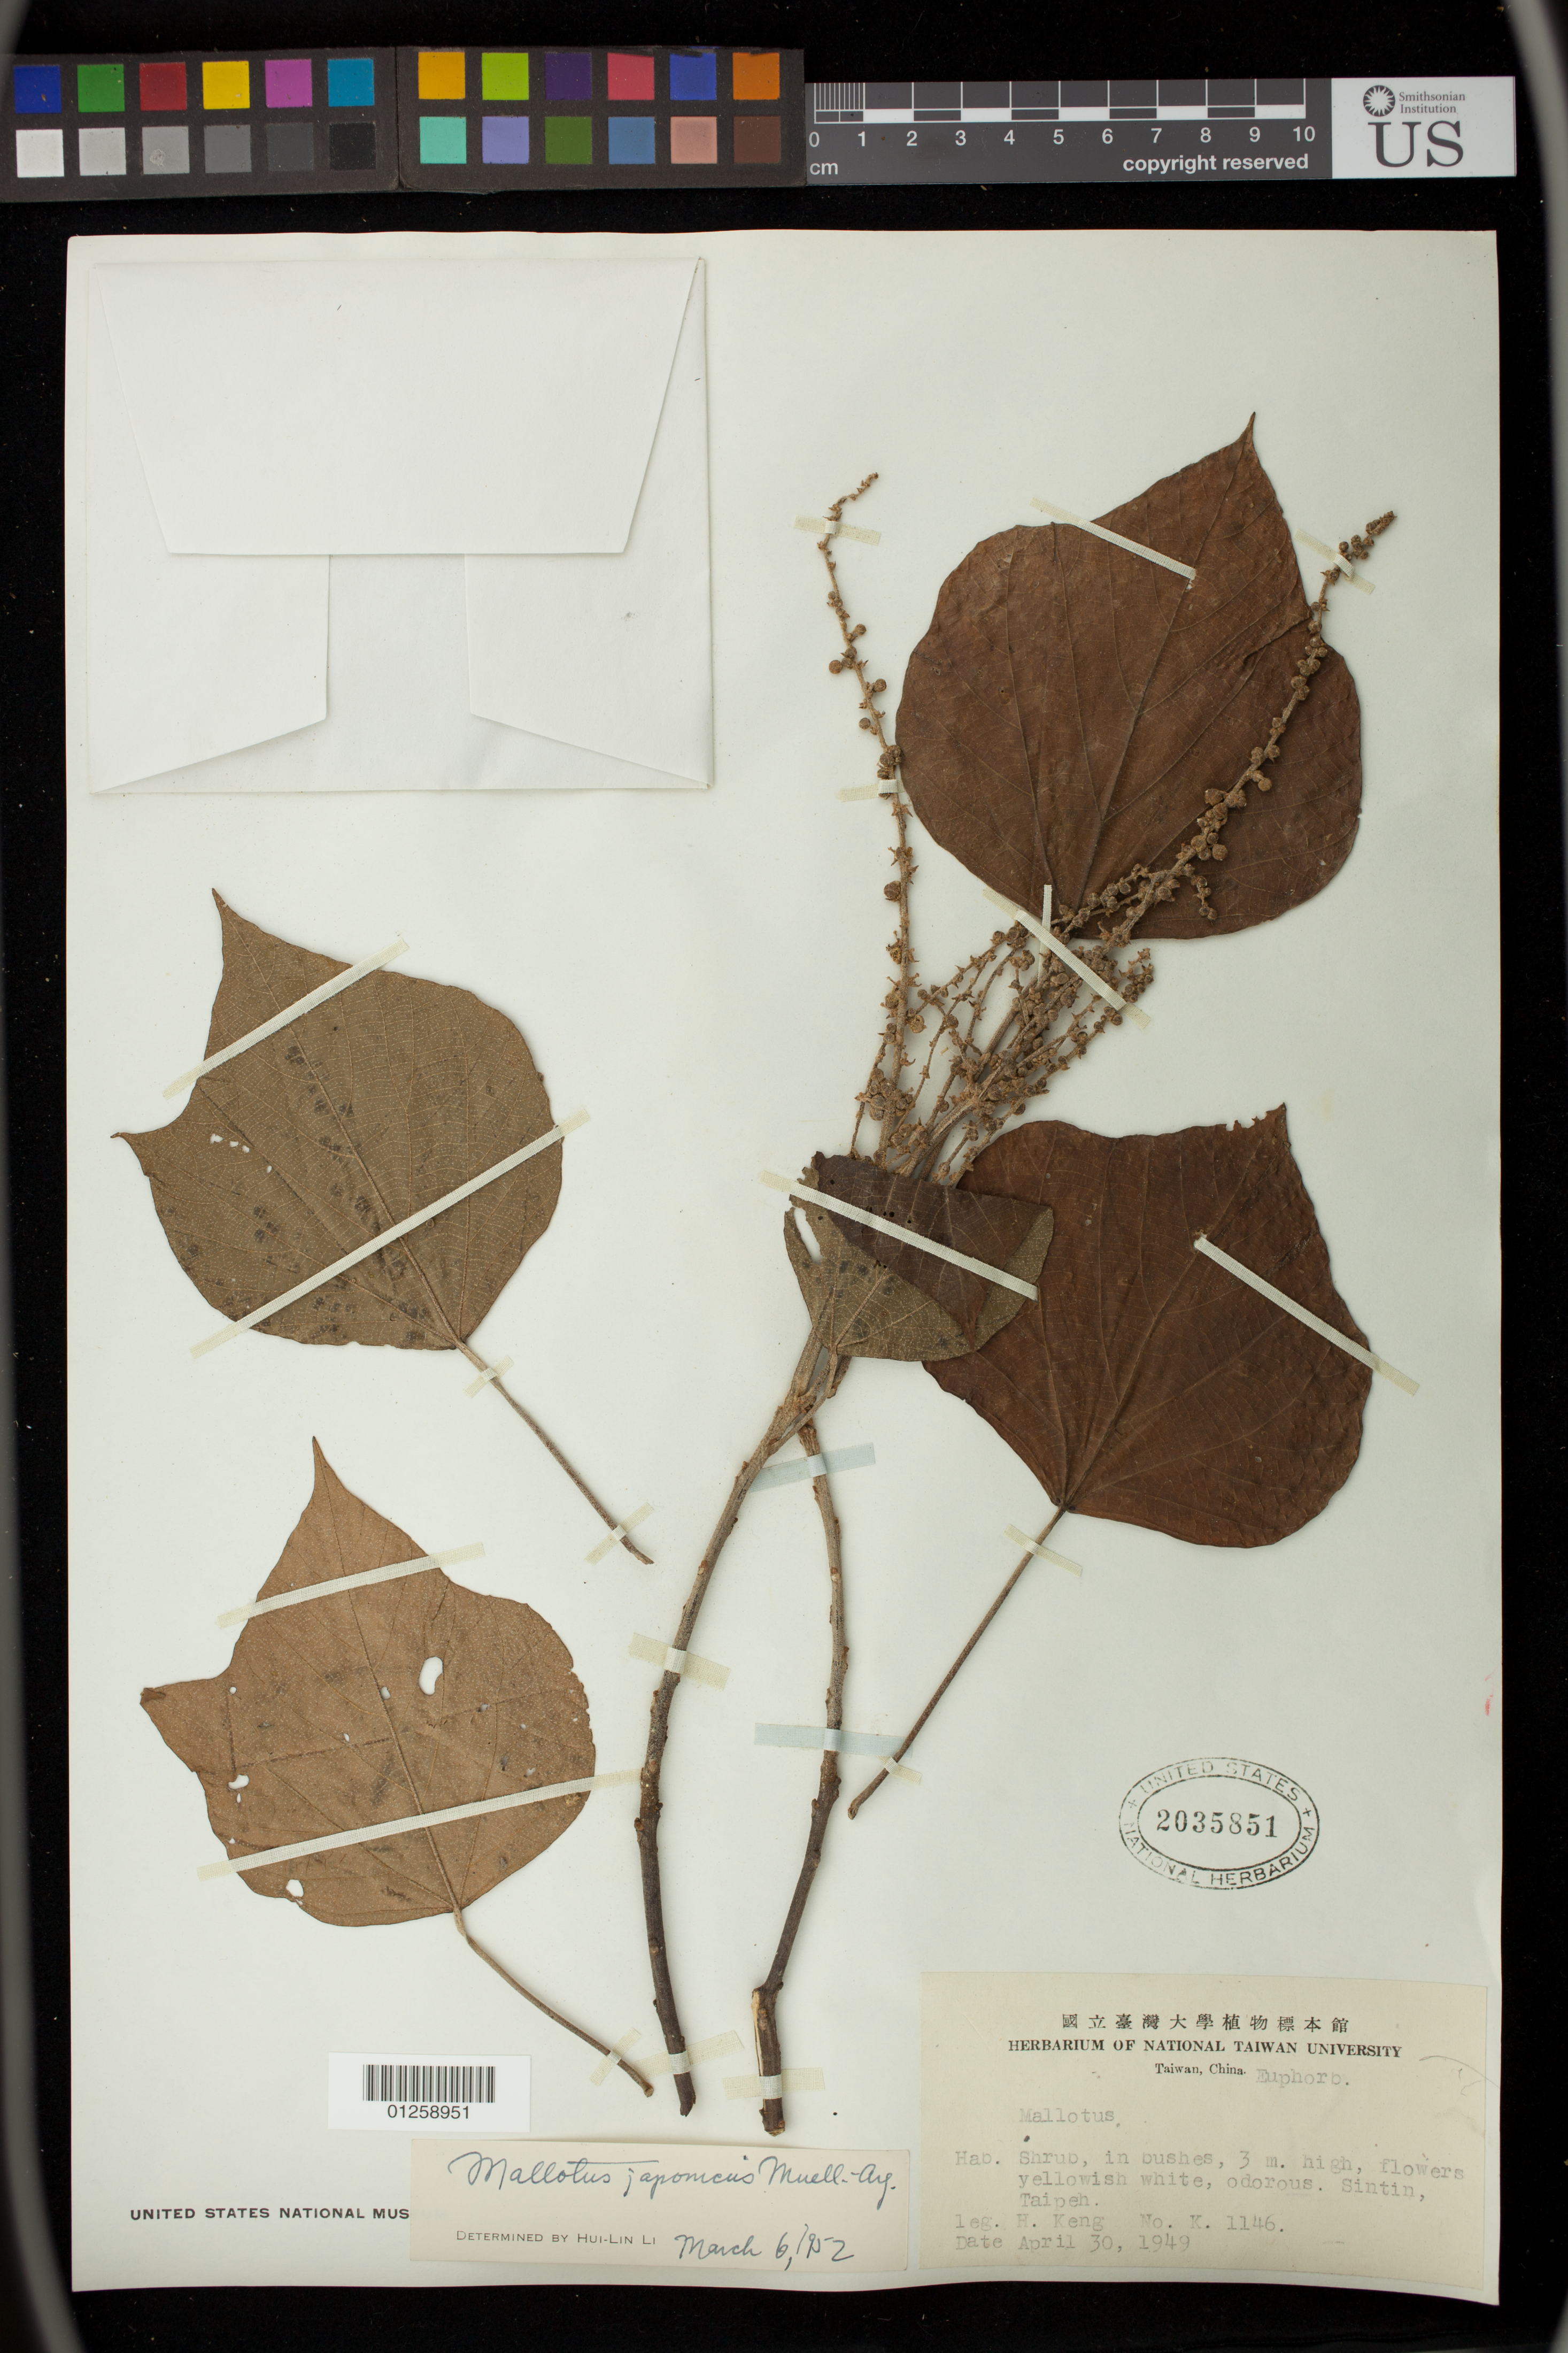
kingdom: Plantae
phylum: Tracheophyta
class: Magnoliopsida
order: Malpighiales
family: Euphorbiaceae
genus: Mallotus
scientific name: Mallotus japonicus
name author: (Spreng.) Müll. Arg.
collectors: H. Keng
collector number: K.1146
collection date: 1949-04-30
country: Taiwan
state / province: Taipei City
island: Taiwan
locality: Sintin, Taipei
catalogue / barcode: US 2035851